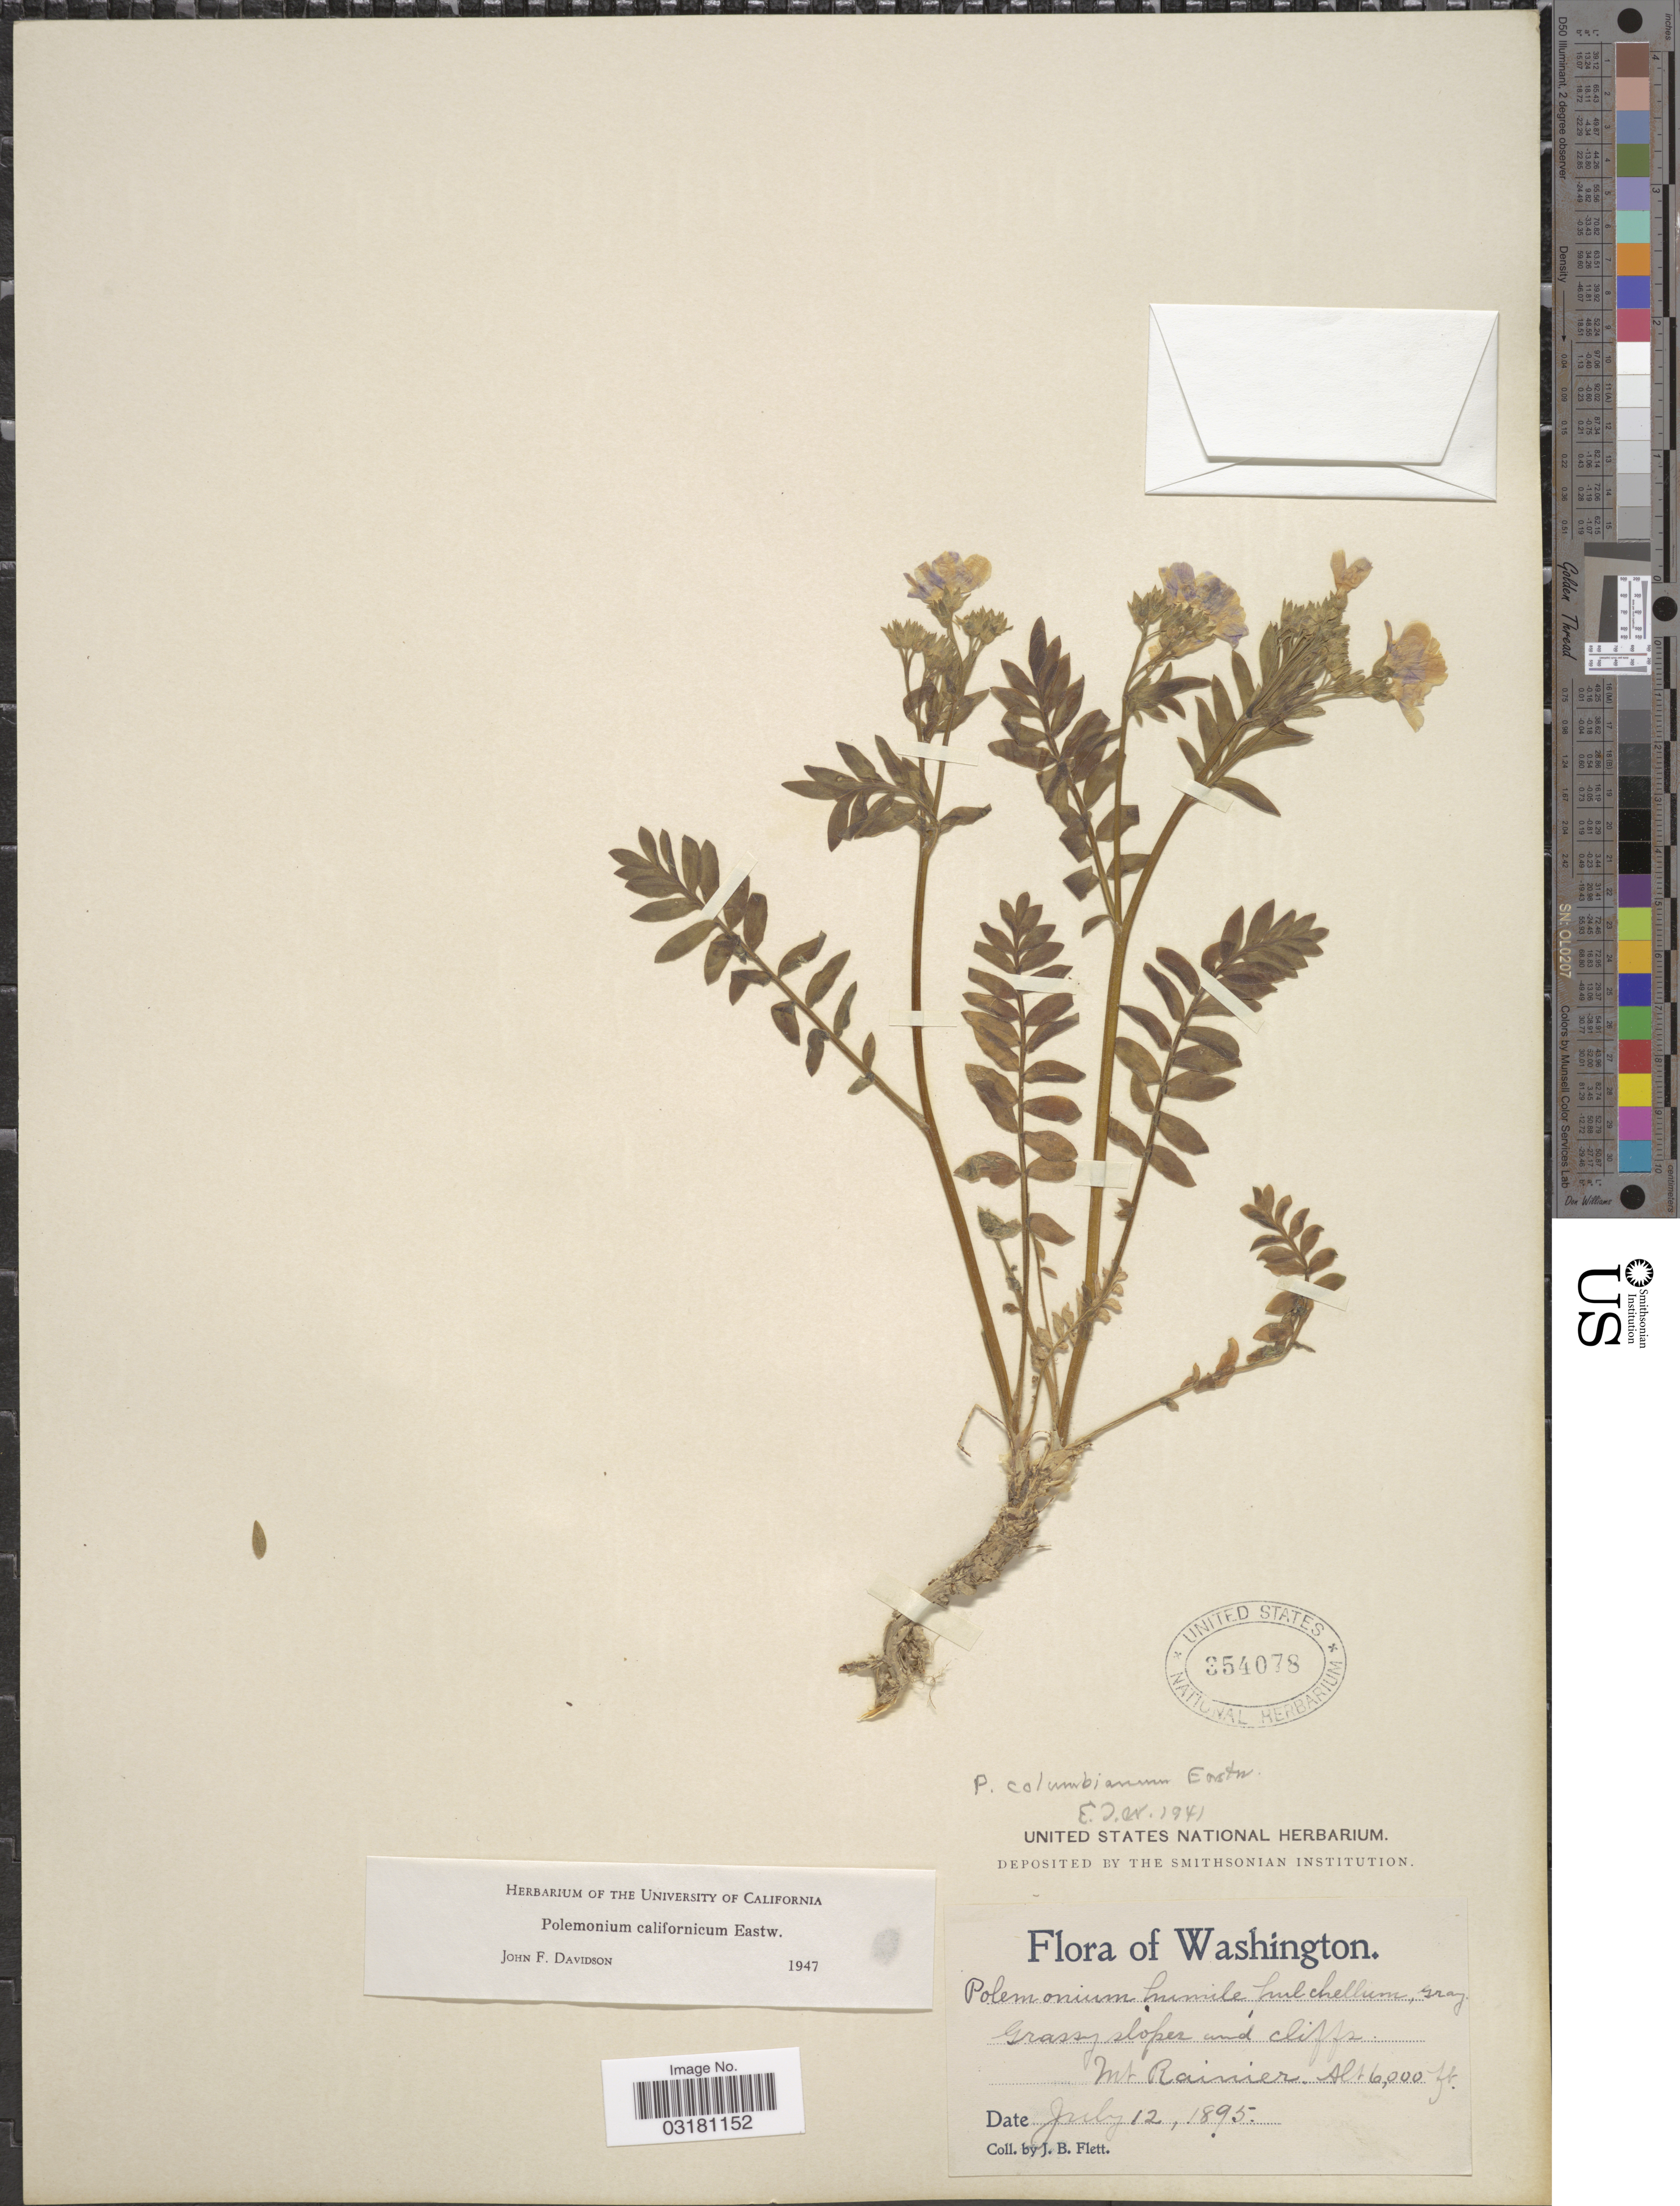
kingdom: Plantae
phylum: Tracheophyta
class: Magnoliopsida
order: Ericales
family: Polemoniaceae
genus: Polemonium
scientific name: Polemonium californicum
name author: Eastw.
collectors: J. Flett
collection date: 1895-07-12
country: United States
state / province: Washington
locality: Mt. Rainier.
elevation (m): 1829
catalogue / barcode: US 354078